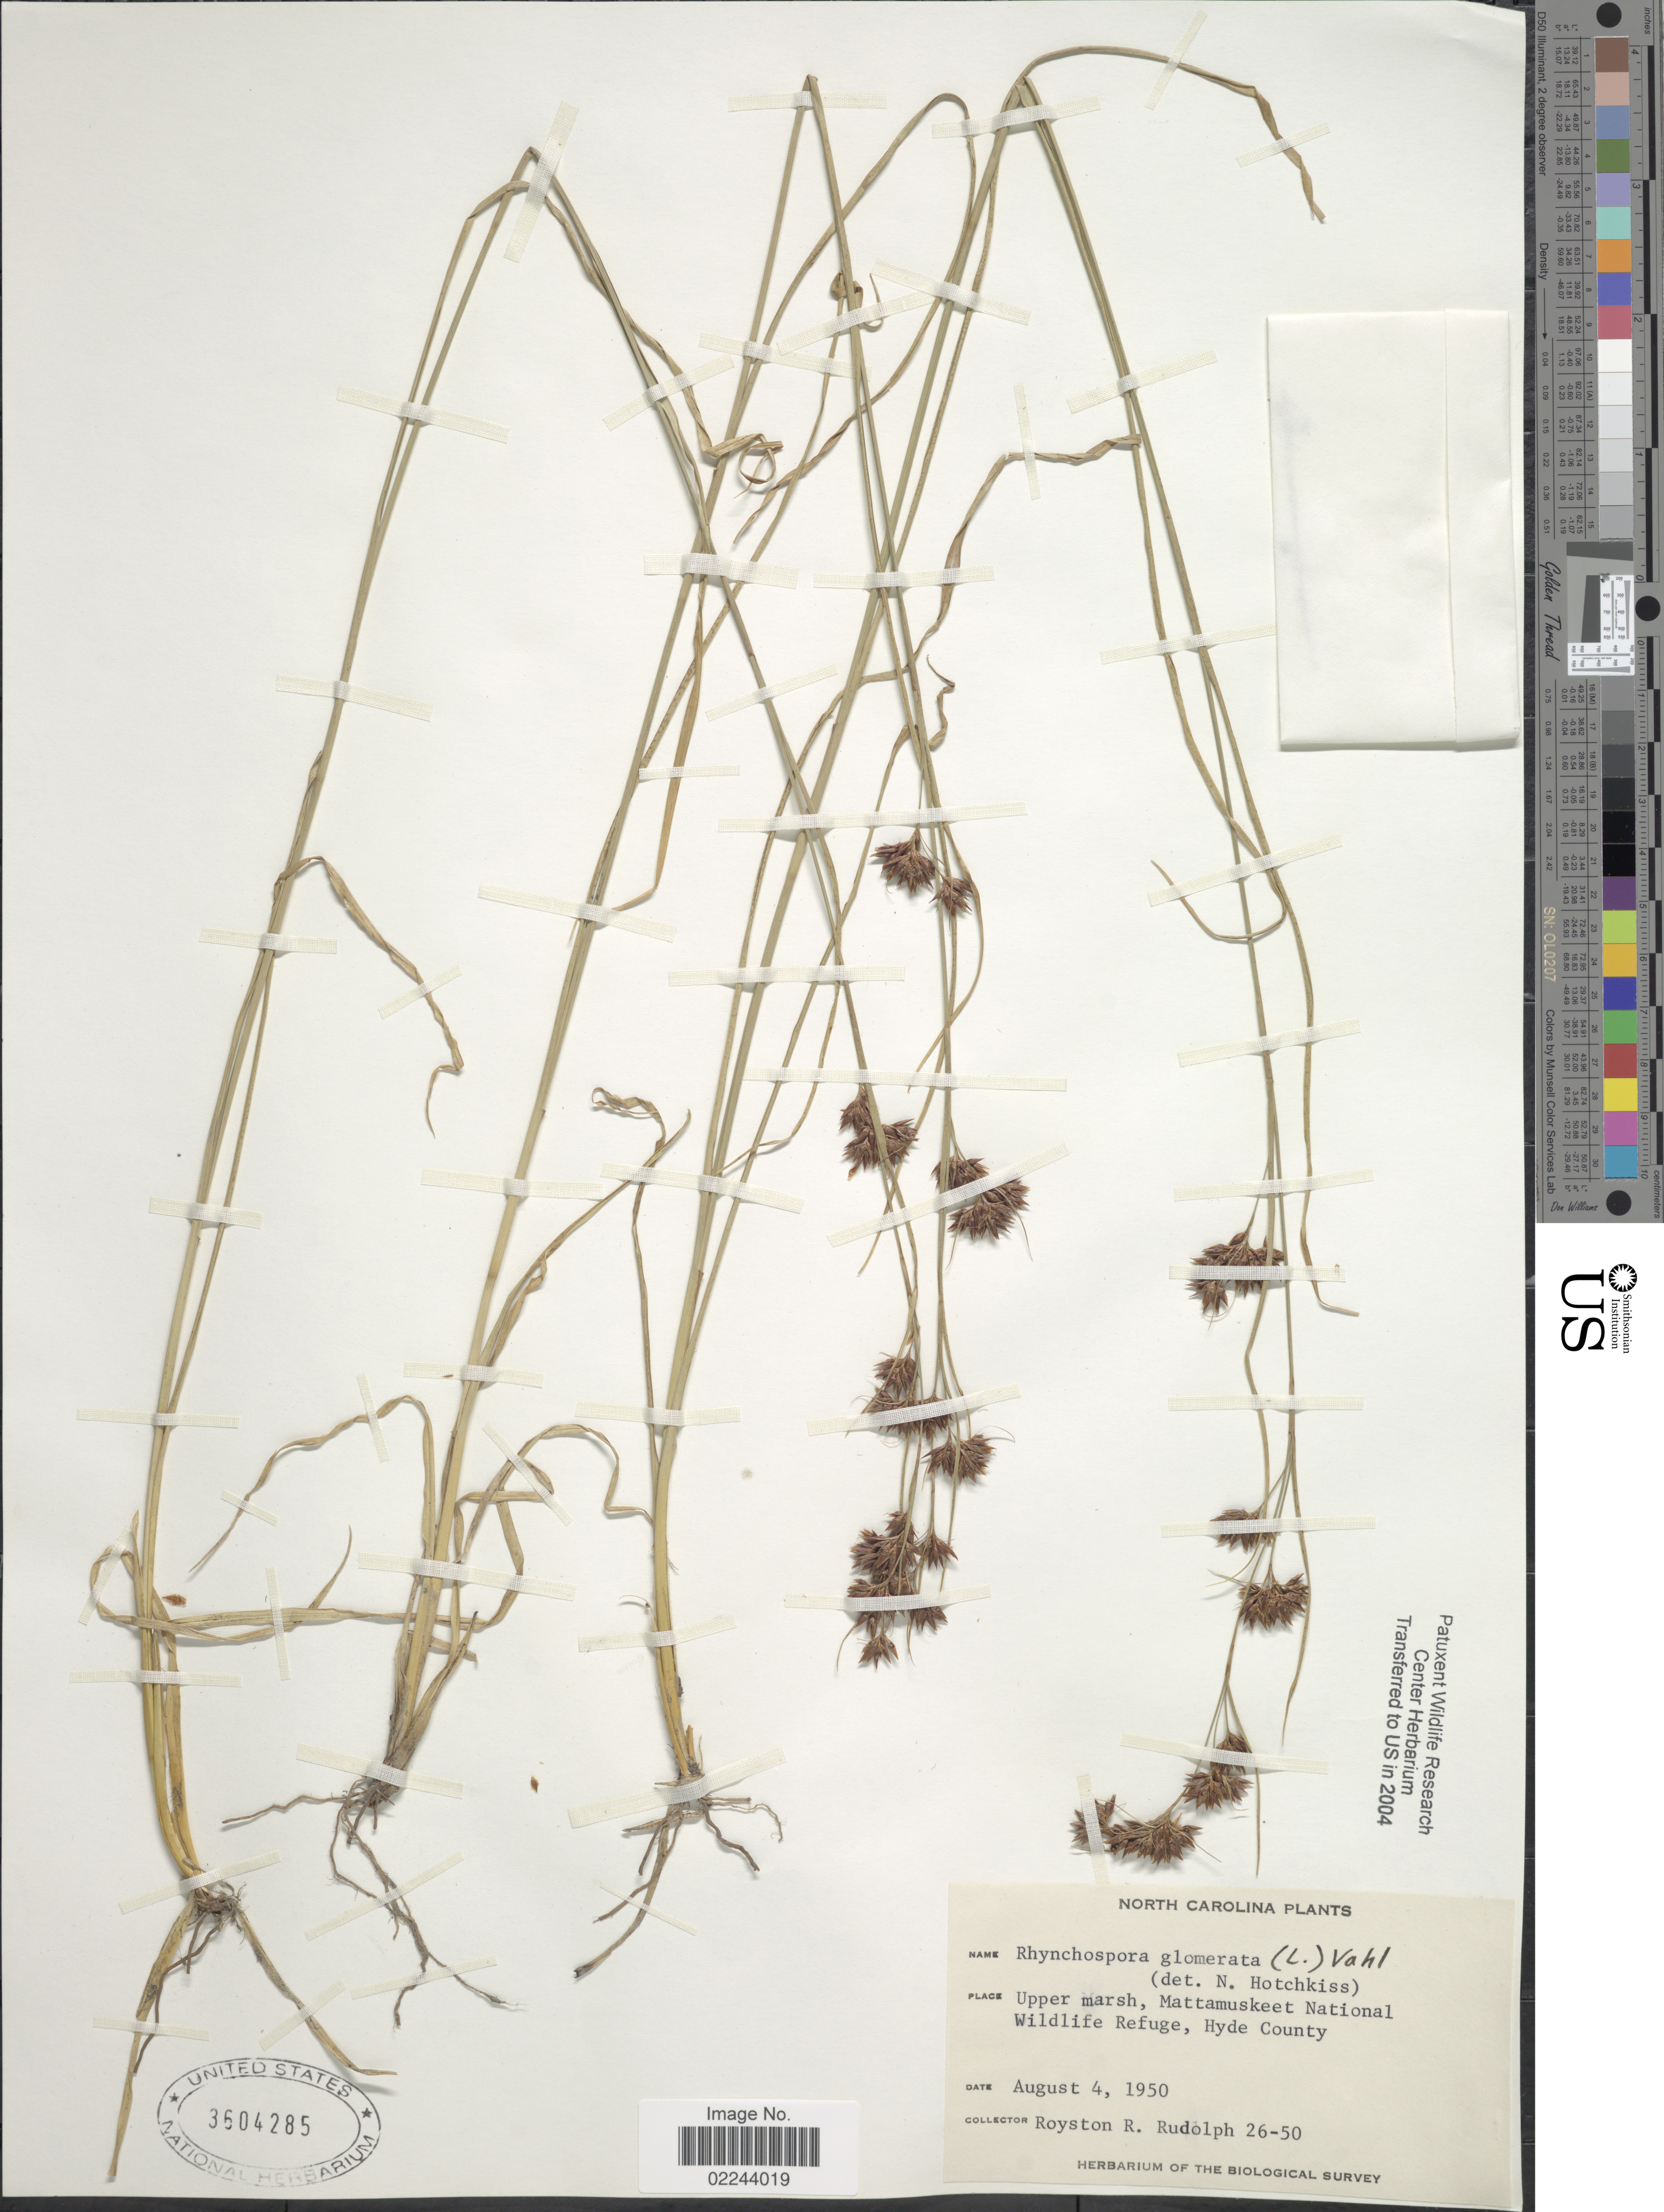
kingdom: Plantae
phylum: Tracheophyta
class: Liliopsida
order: Poales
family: Cyperaceae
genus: Rhynchospora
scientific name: Rhynchospora glomerata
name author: (L.) Vahl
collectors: R. Rudolph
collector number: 26-50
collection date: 1950-08-04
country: United States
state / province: North Carolina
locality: Mattamuskeet National Wildlife Refuge, Hyde County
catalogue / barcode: US 3604285